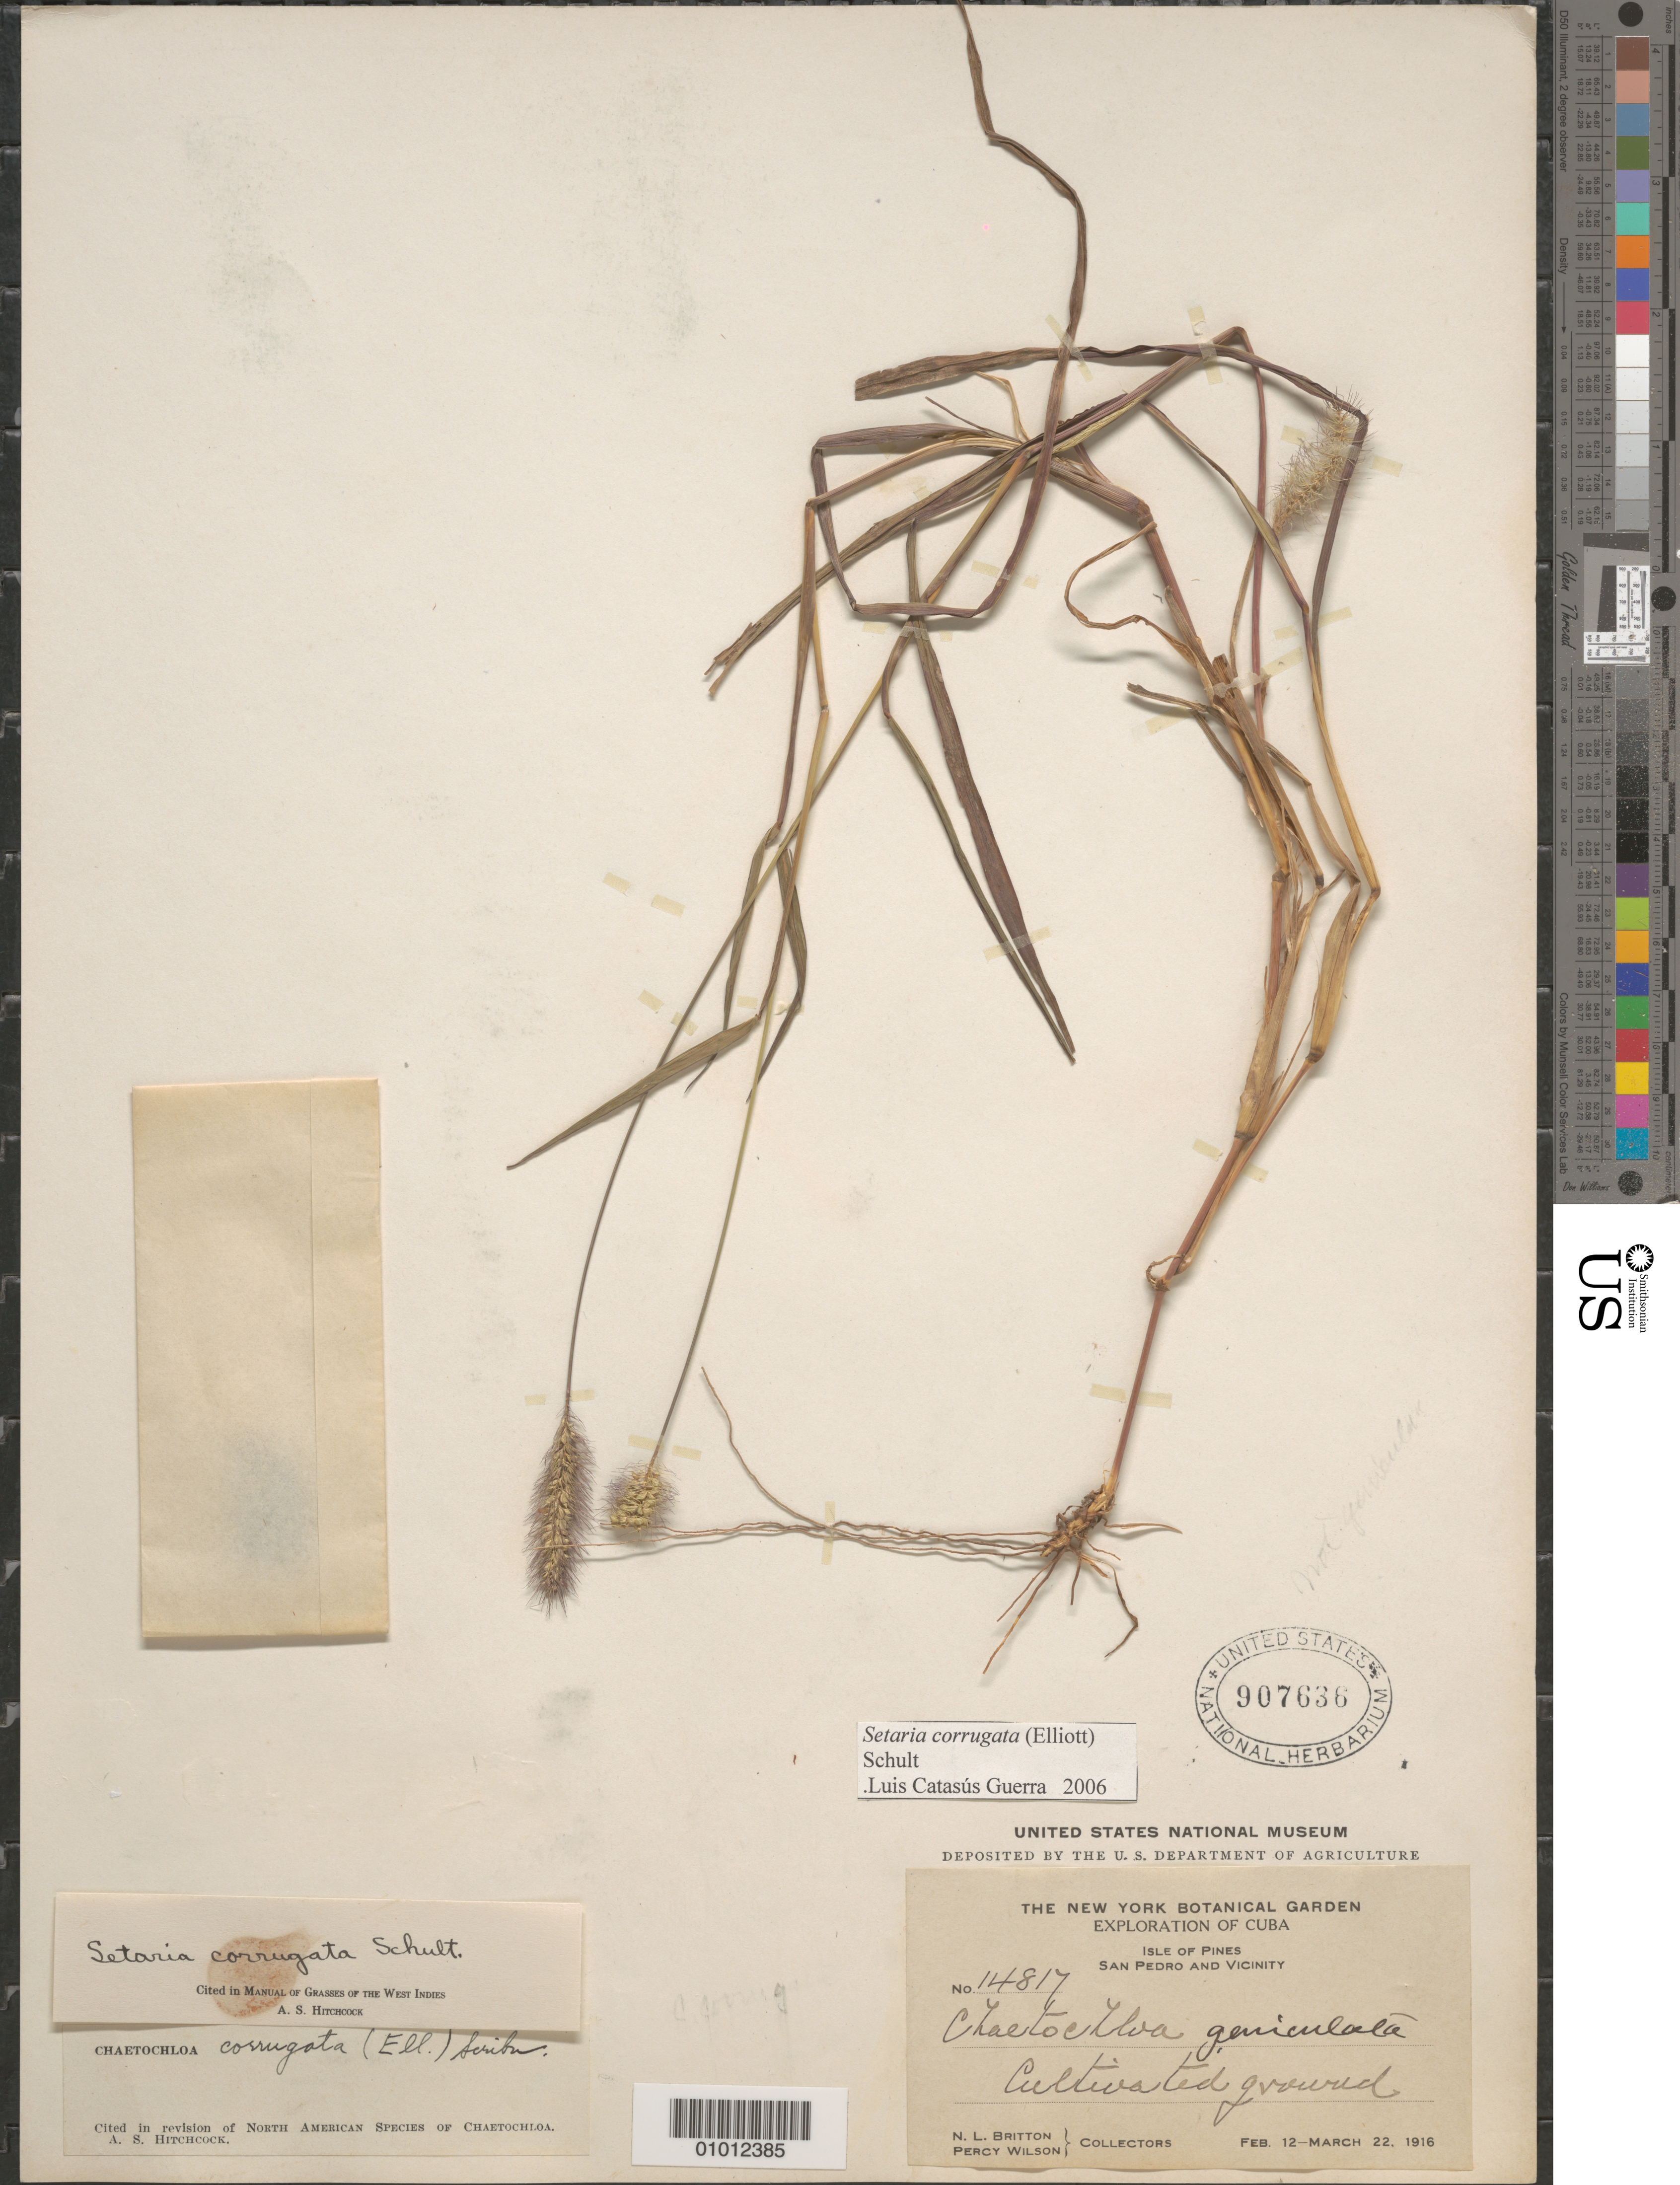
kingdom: Plantae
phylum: Tracheophyta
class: Liliopsida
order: Poales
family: Poaceae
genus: Setaria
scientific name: Setaria corrugata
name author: (Elliott) Schult.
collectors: N. Britton, E. G. Britton & P. Wilson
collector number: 14817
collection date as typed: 12 Feb 1916 to 22 Mar 1916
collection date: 1916-02-12/1916-03-22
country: Cuba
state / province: Isla de la Juventud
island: Isla de la Juventud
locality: San Pedro and Vicinity.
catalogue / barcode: US 907636